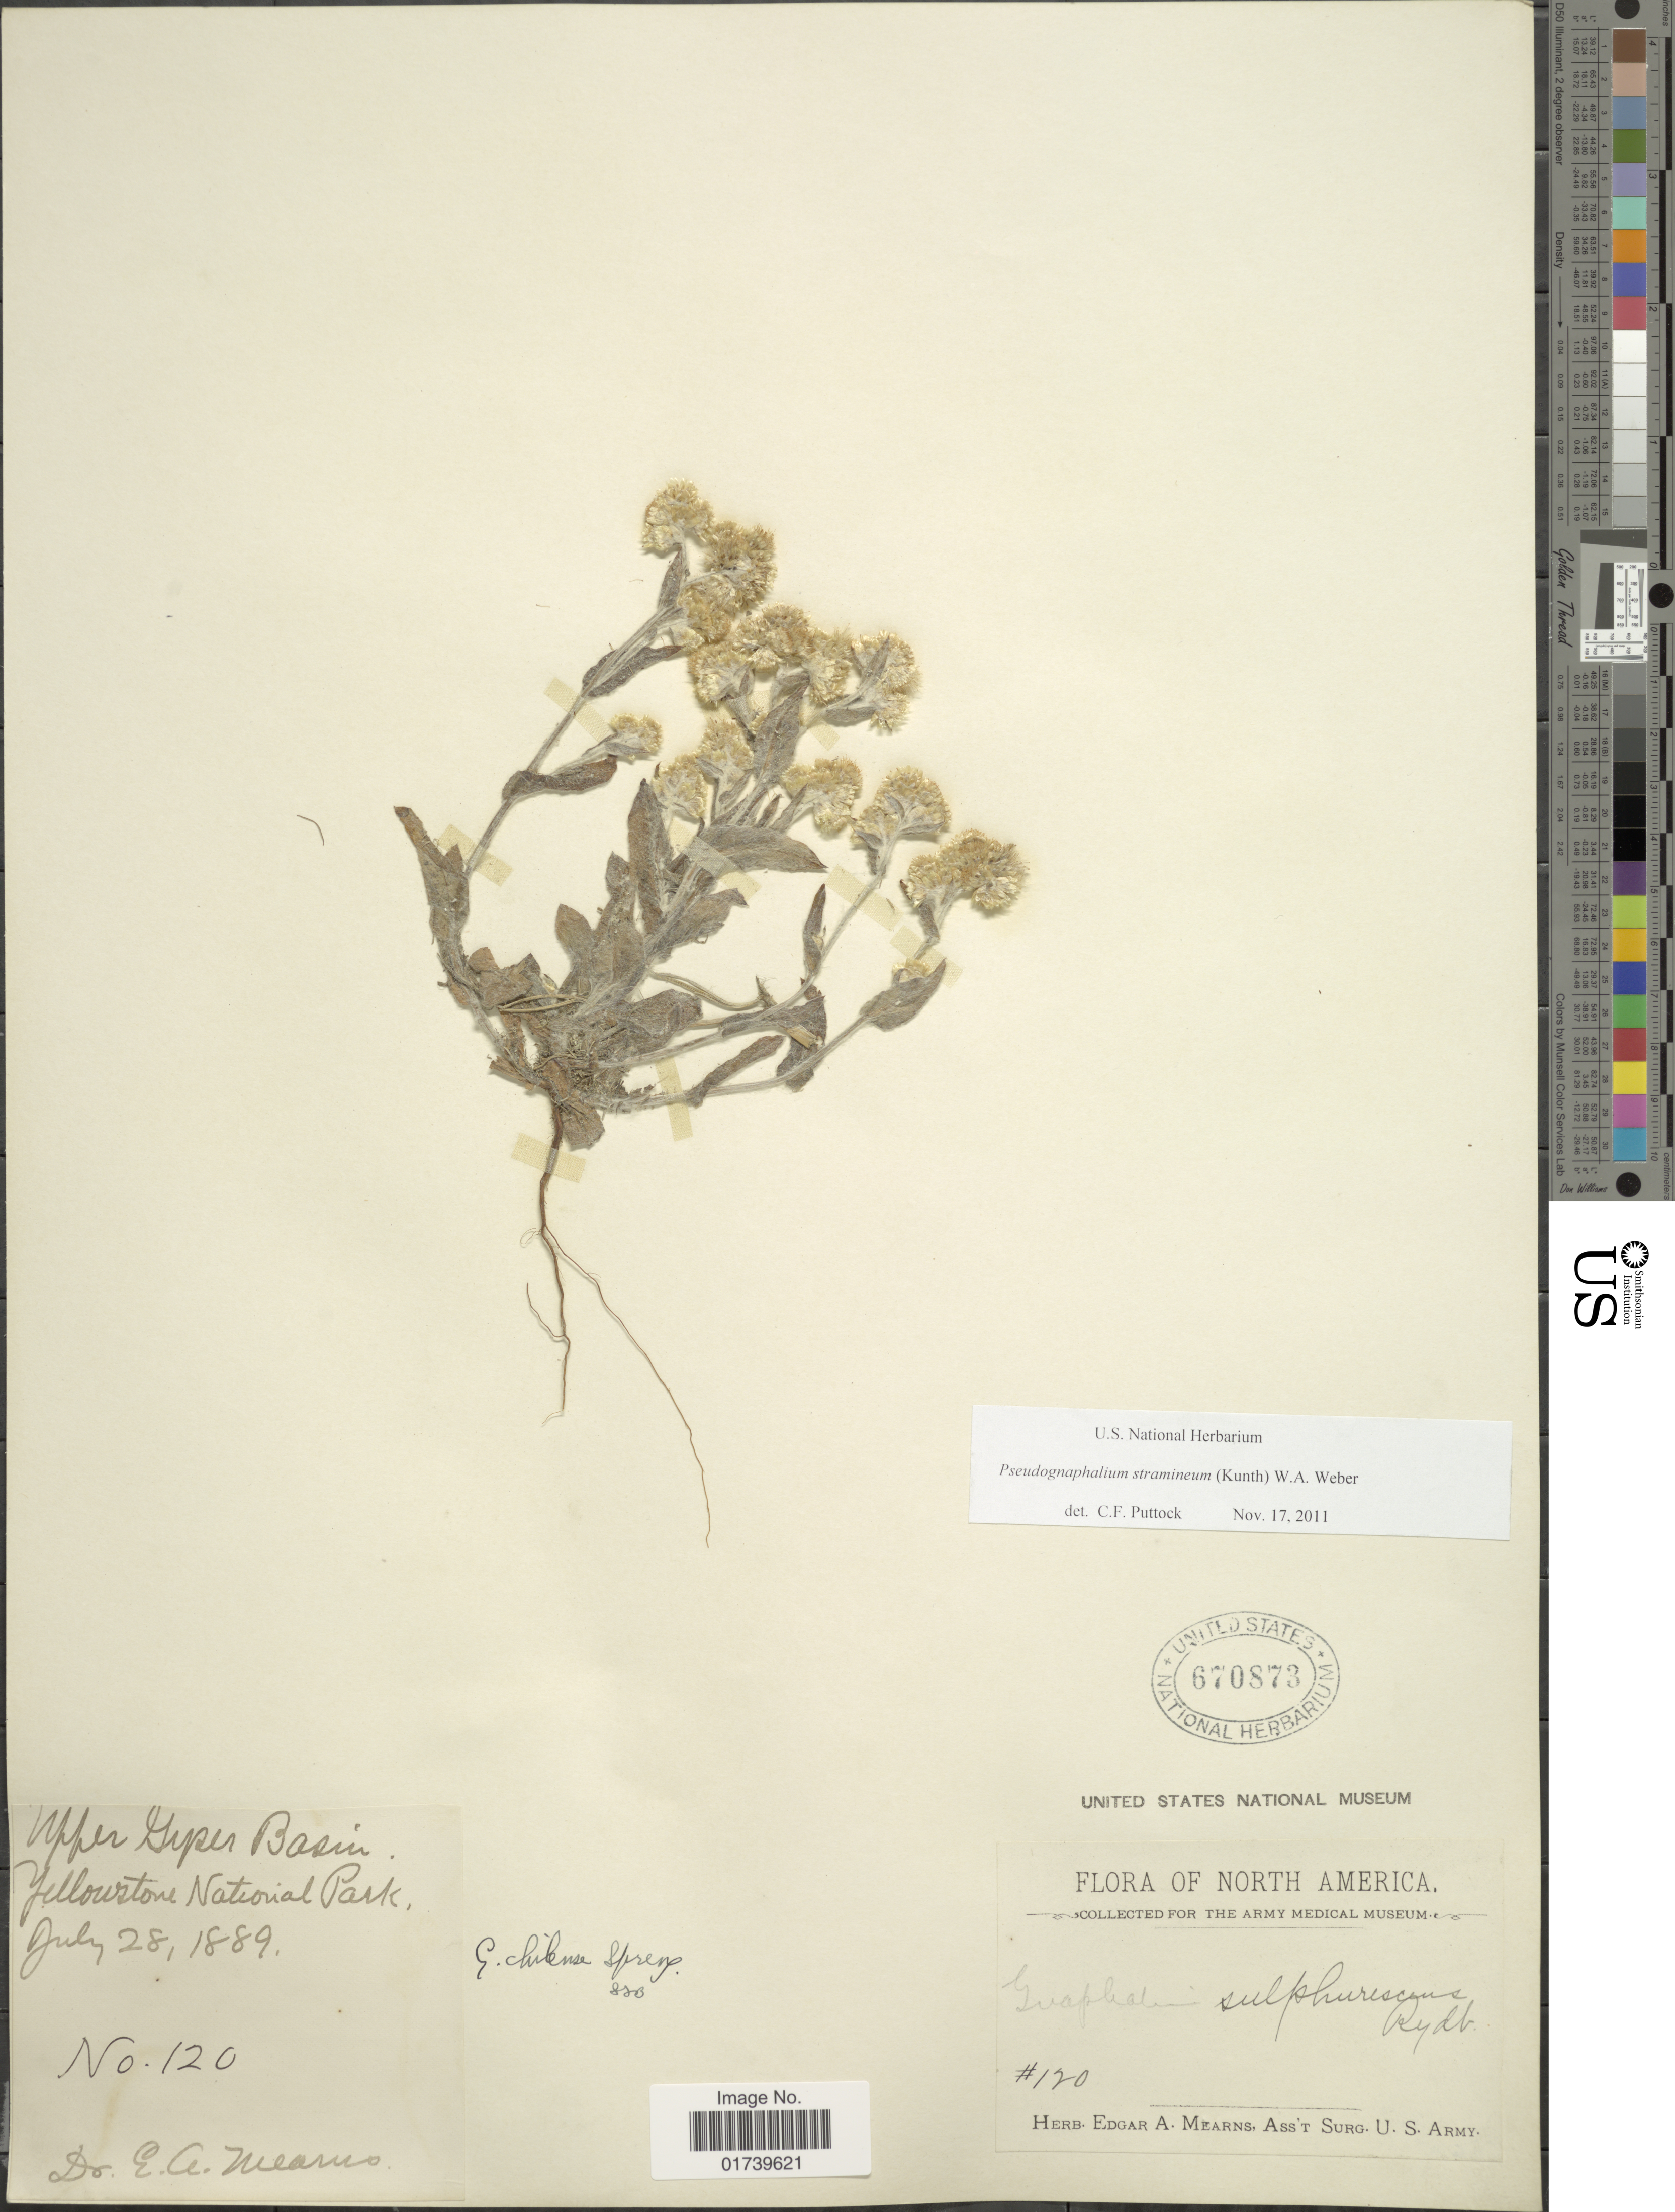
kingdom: Plantae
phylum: Tracheophyta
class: Magnoliopsida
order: Asterales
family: Asteraceae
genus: Pseudognaphalium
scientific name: Pseudognaphalium stramineum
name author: (Kunth) Anderb.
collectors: E. A. Mearns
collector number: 120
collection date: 1889-07-28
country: United States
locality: North America, Yellowstone National Park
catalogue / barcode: US 670873